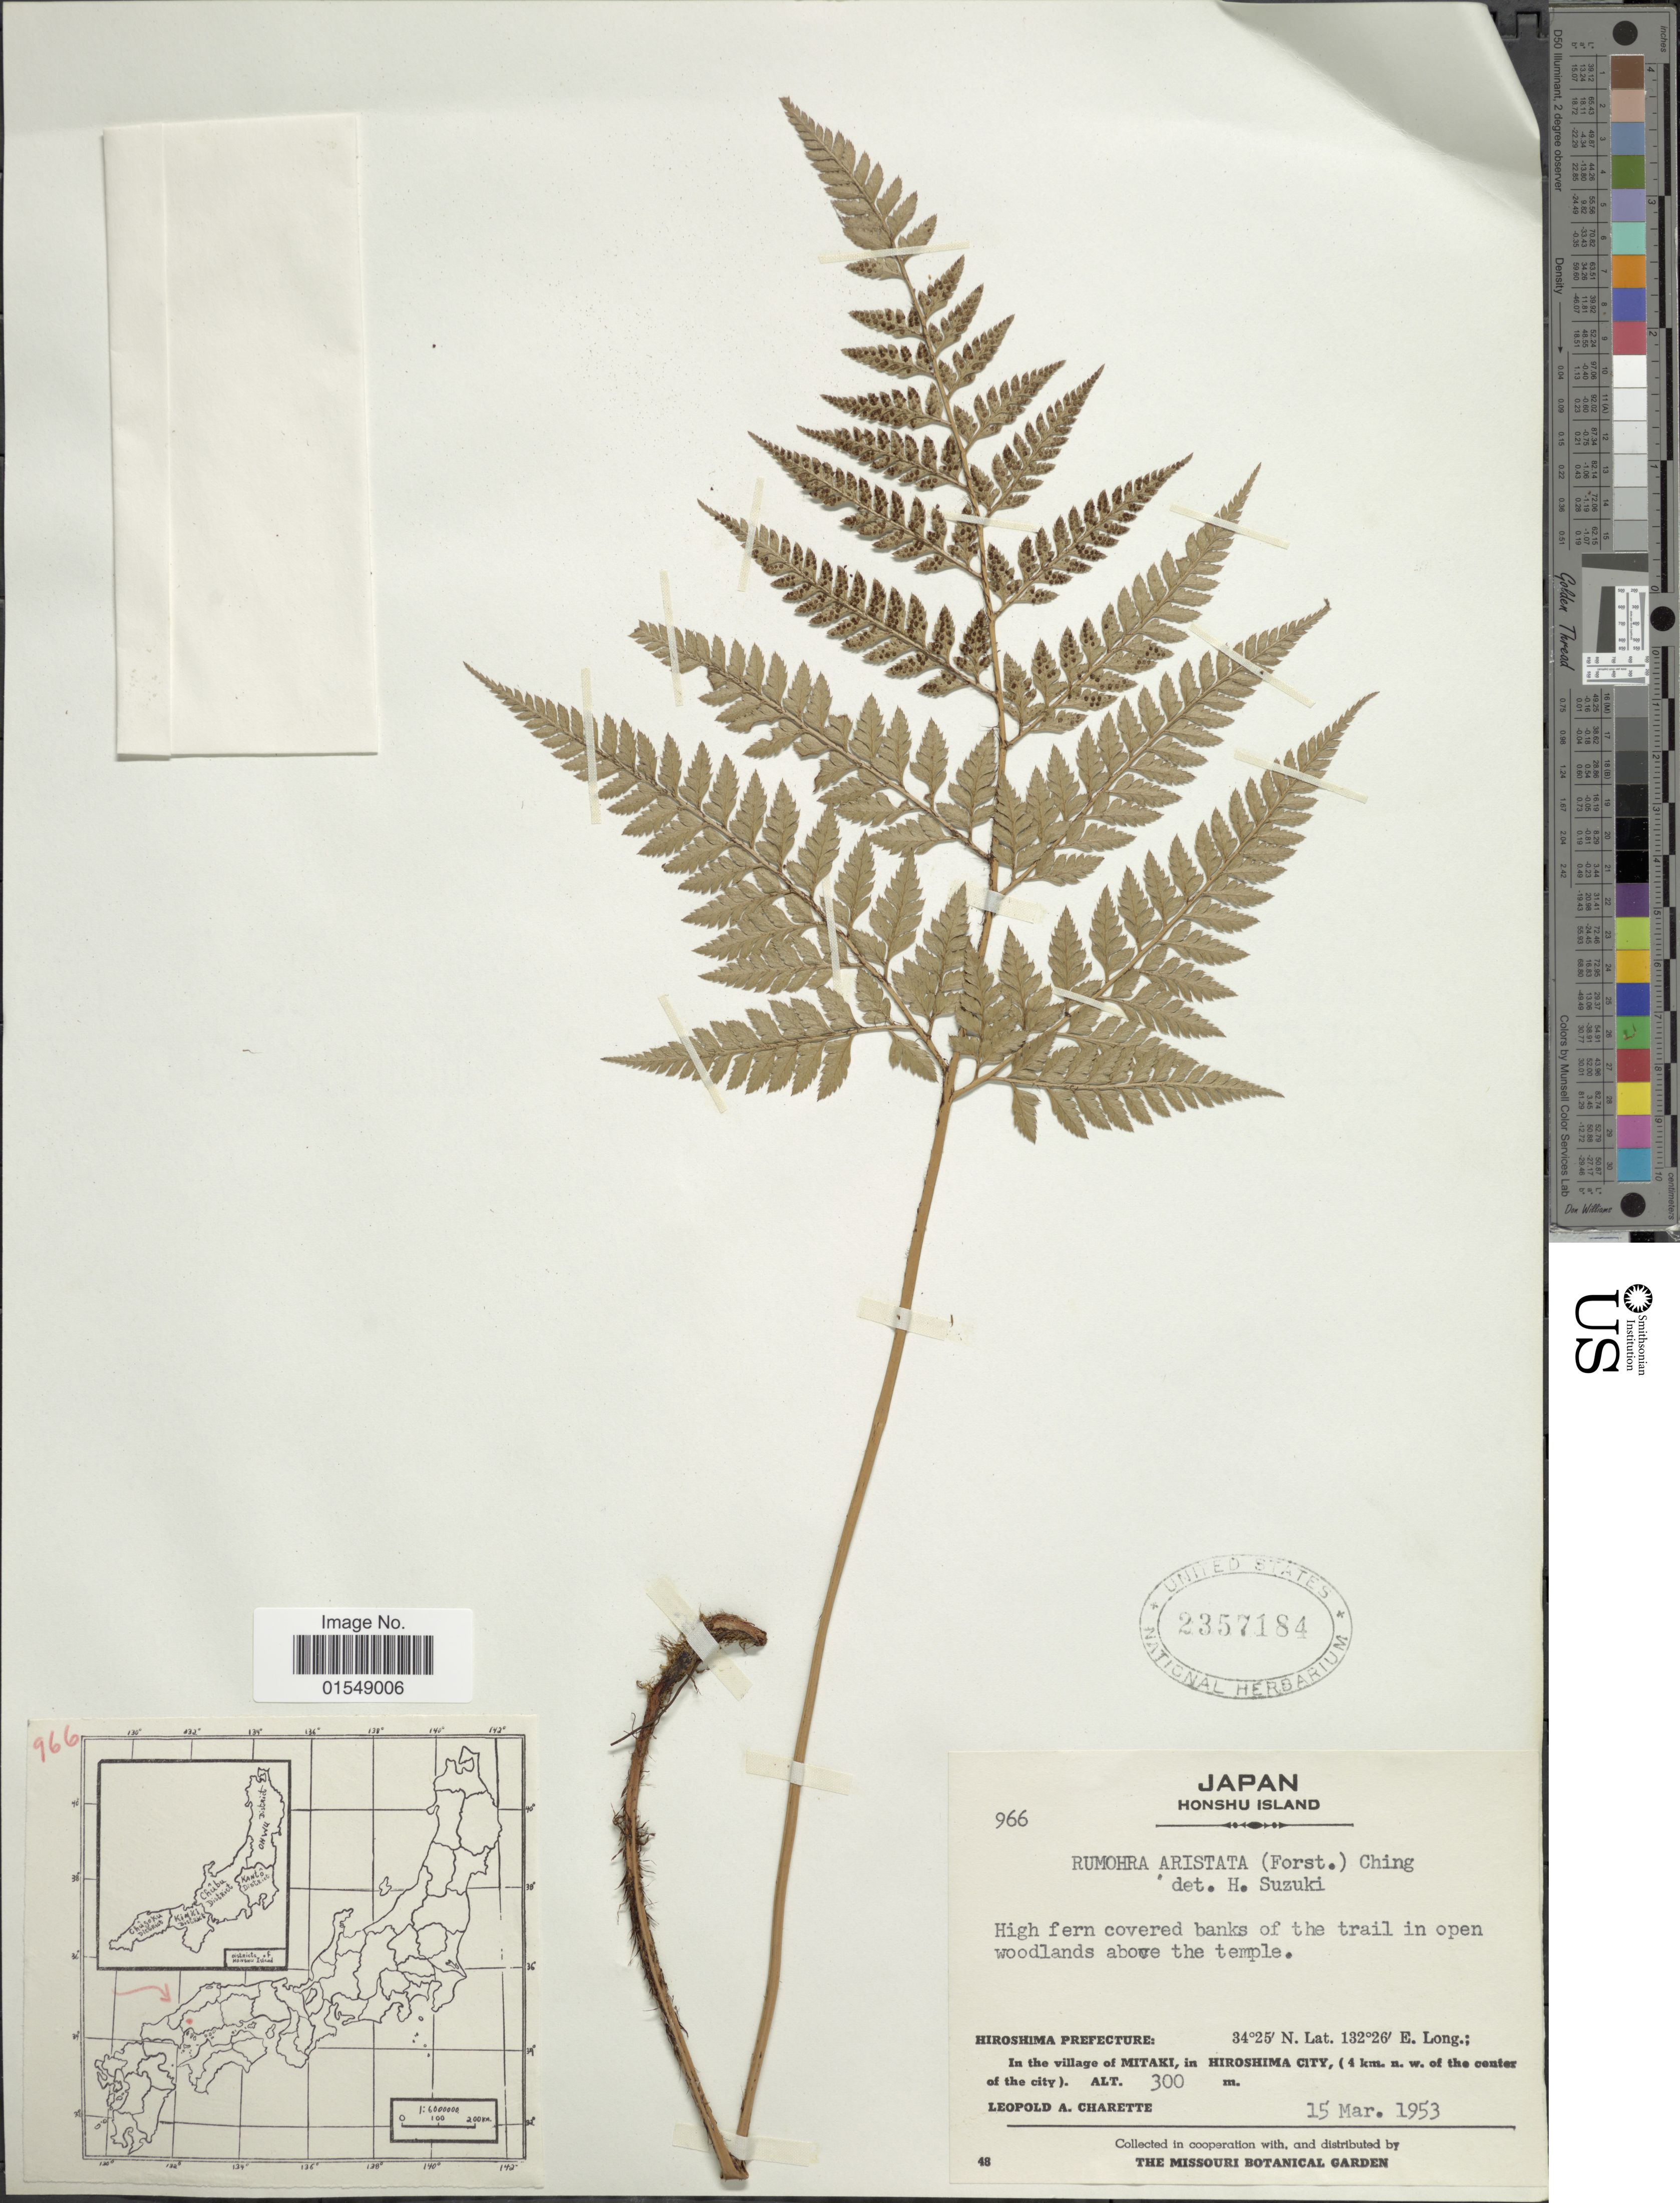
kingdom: Plantae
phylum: Tracheophyta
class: Polypodiopsida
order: Polypodiales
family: Dryopteridaceae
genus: Arachniodes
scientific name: Arachniodes aristata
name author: (G. Forst.) Tindale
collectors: L. A. Charette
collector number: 966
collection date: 1953-03-15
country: Japan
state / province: Hirosima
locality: Honshu Islan, Hiroshima Prefecture, in the village of Mitaki, in Hiroshima City, (4 km. n. w. of the center of the city)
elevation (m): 300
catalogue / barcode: US 2357184